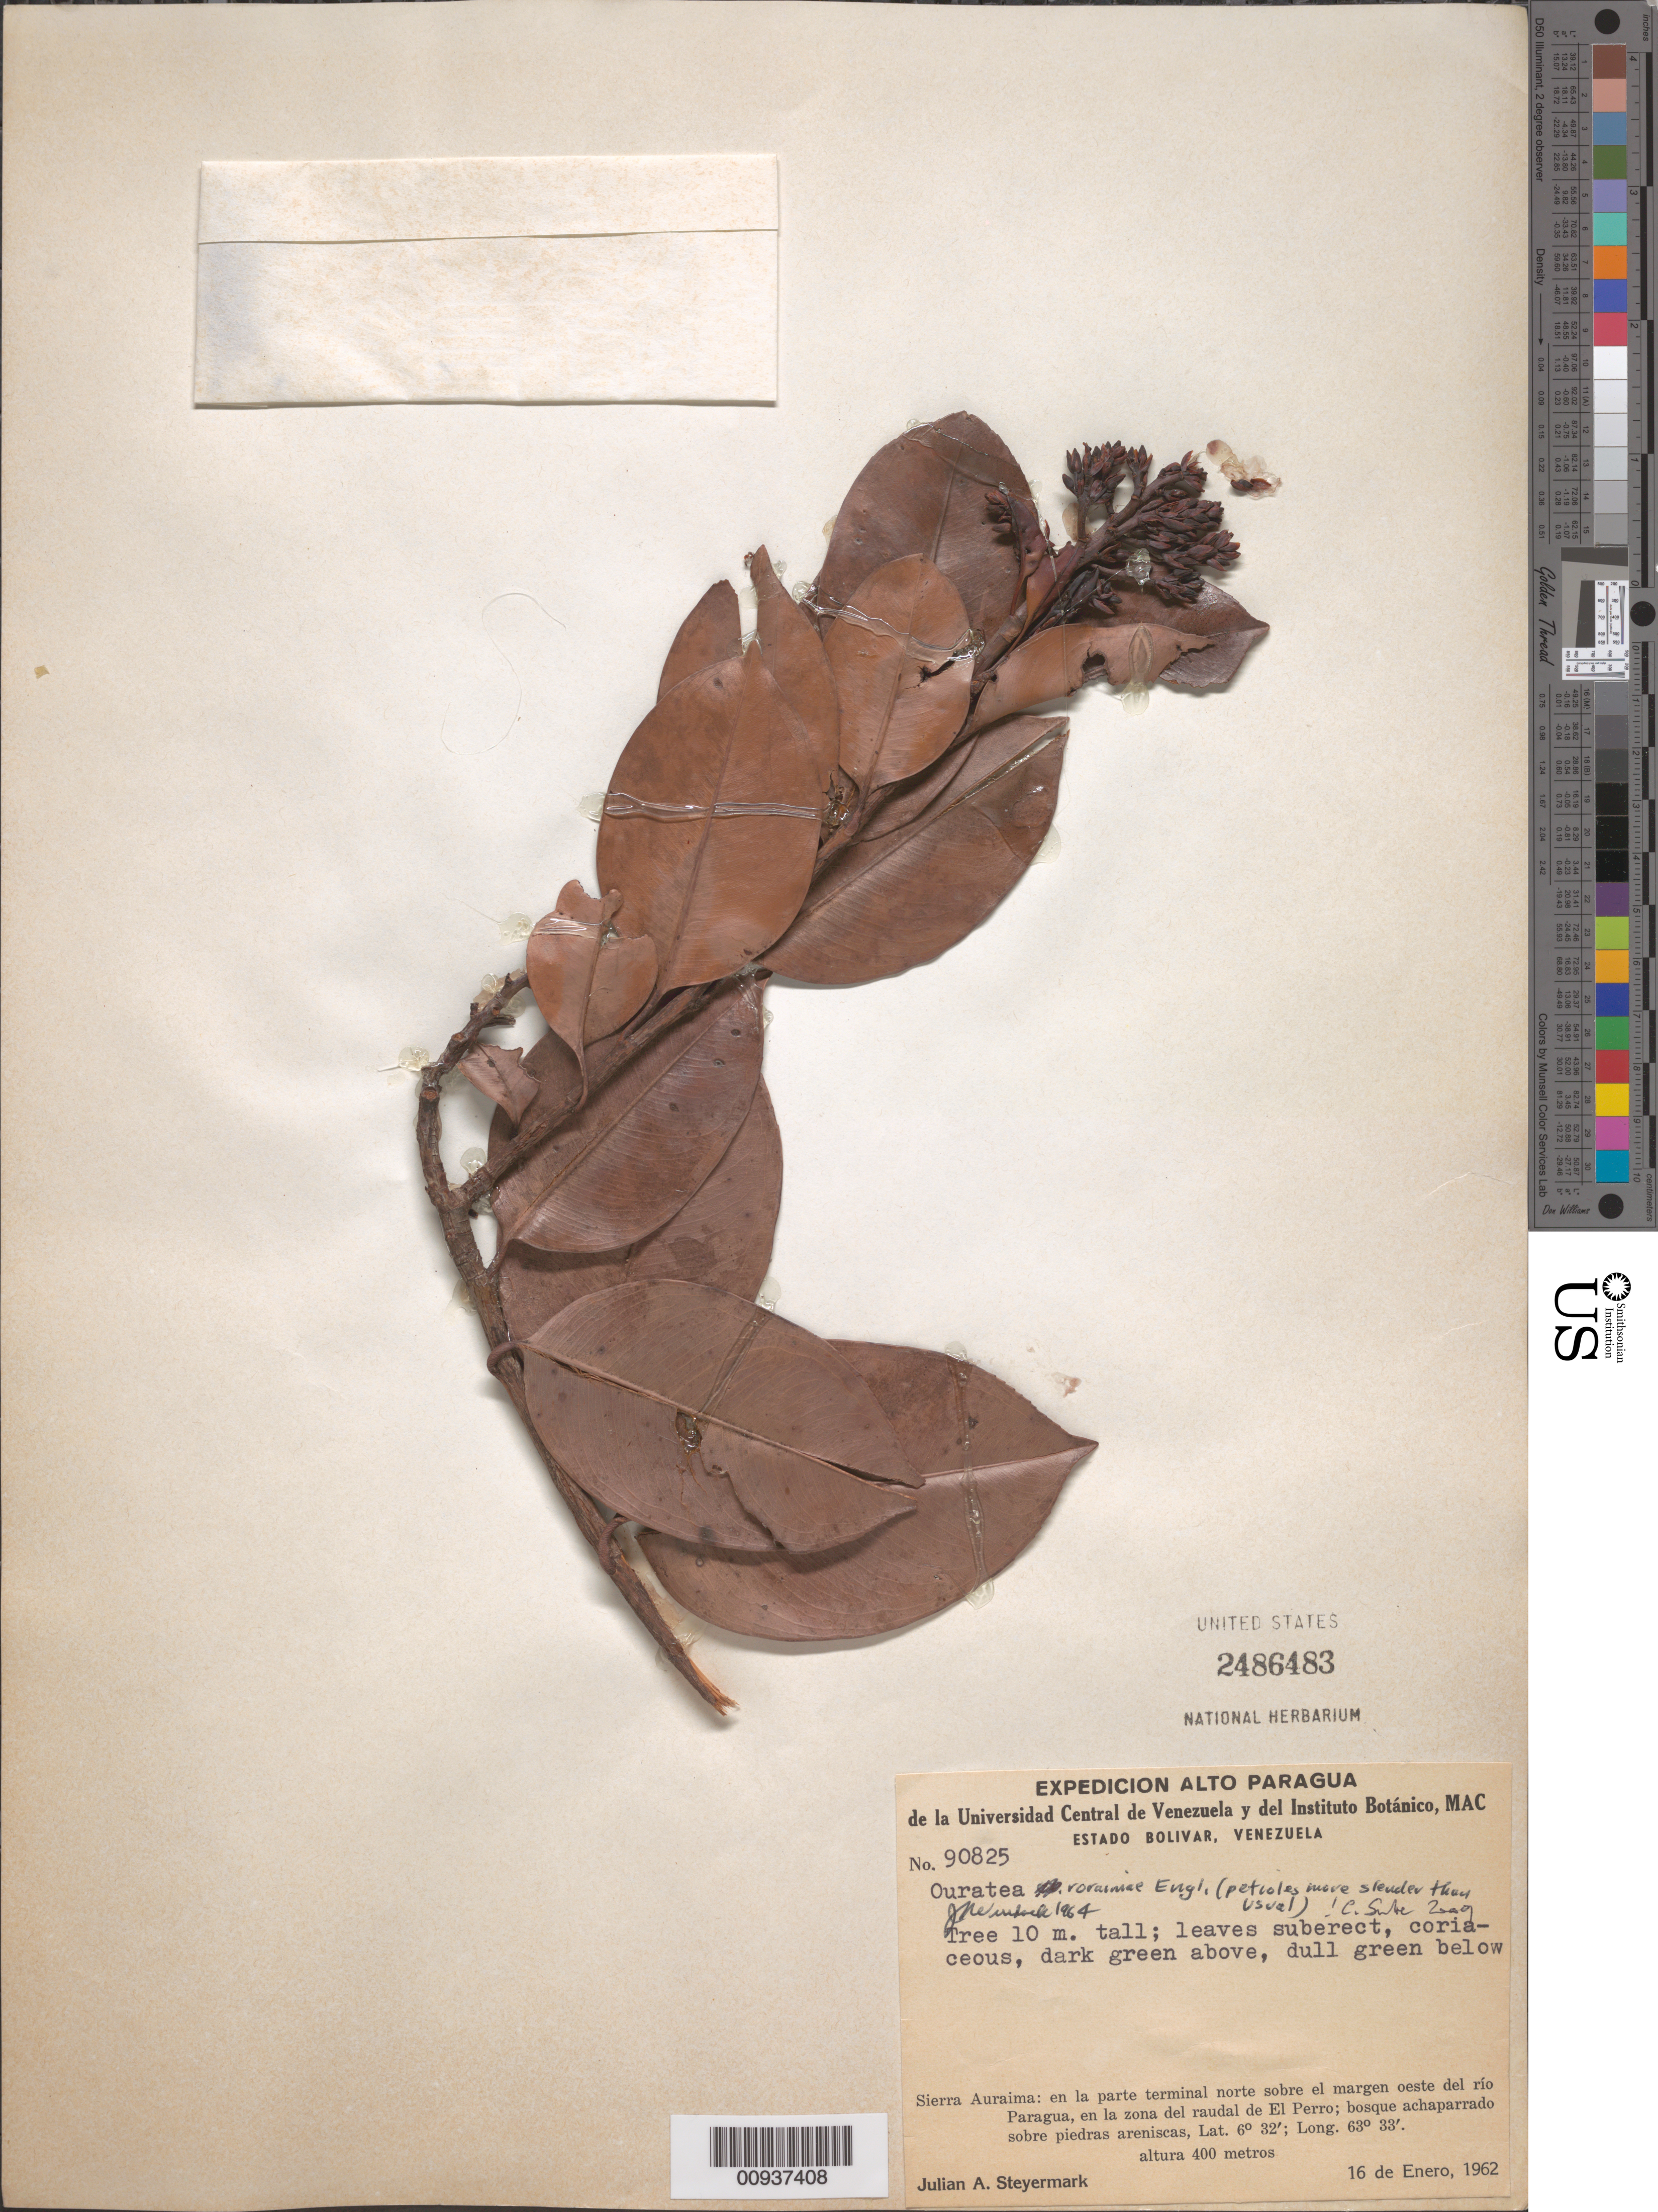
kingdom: Plantae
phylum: Tracheophyta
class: Magnoliopsida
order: Malpighiales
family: Ochnaceae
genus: Ouratea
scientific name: Ouratea roraimae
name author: Engl.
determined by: Sastre, C. H. L.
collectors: J. Steyermark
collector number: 90825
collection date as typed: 16-Jan-62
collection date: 1962-01-16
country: Venezuela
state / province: Bolívar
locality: Sierra Auraima, parte terminal norte sobre el margen W of Río Paragua, en la zona del raudal de El Perro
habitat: Bosque achaparrado sobre piedras areniscas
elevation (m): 400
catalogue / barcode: US 2486483